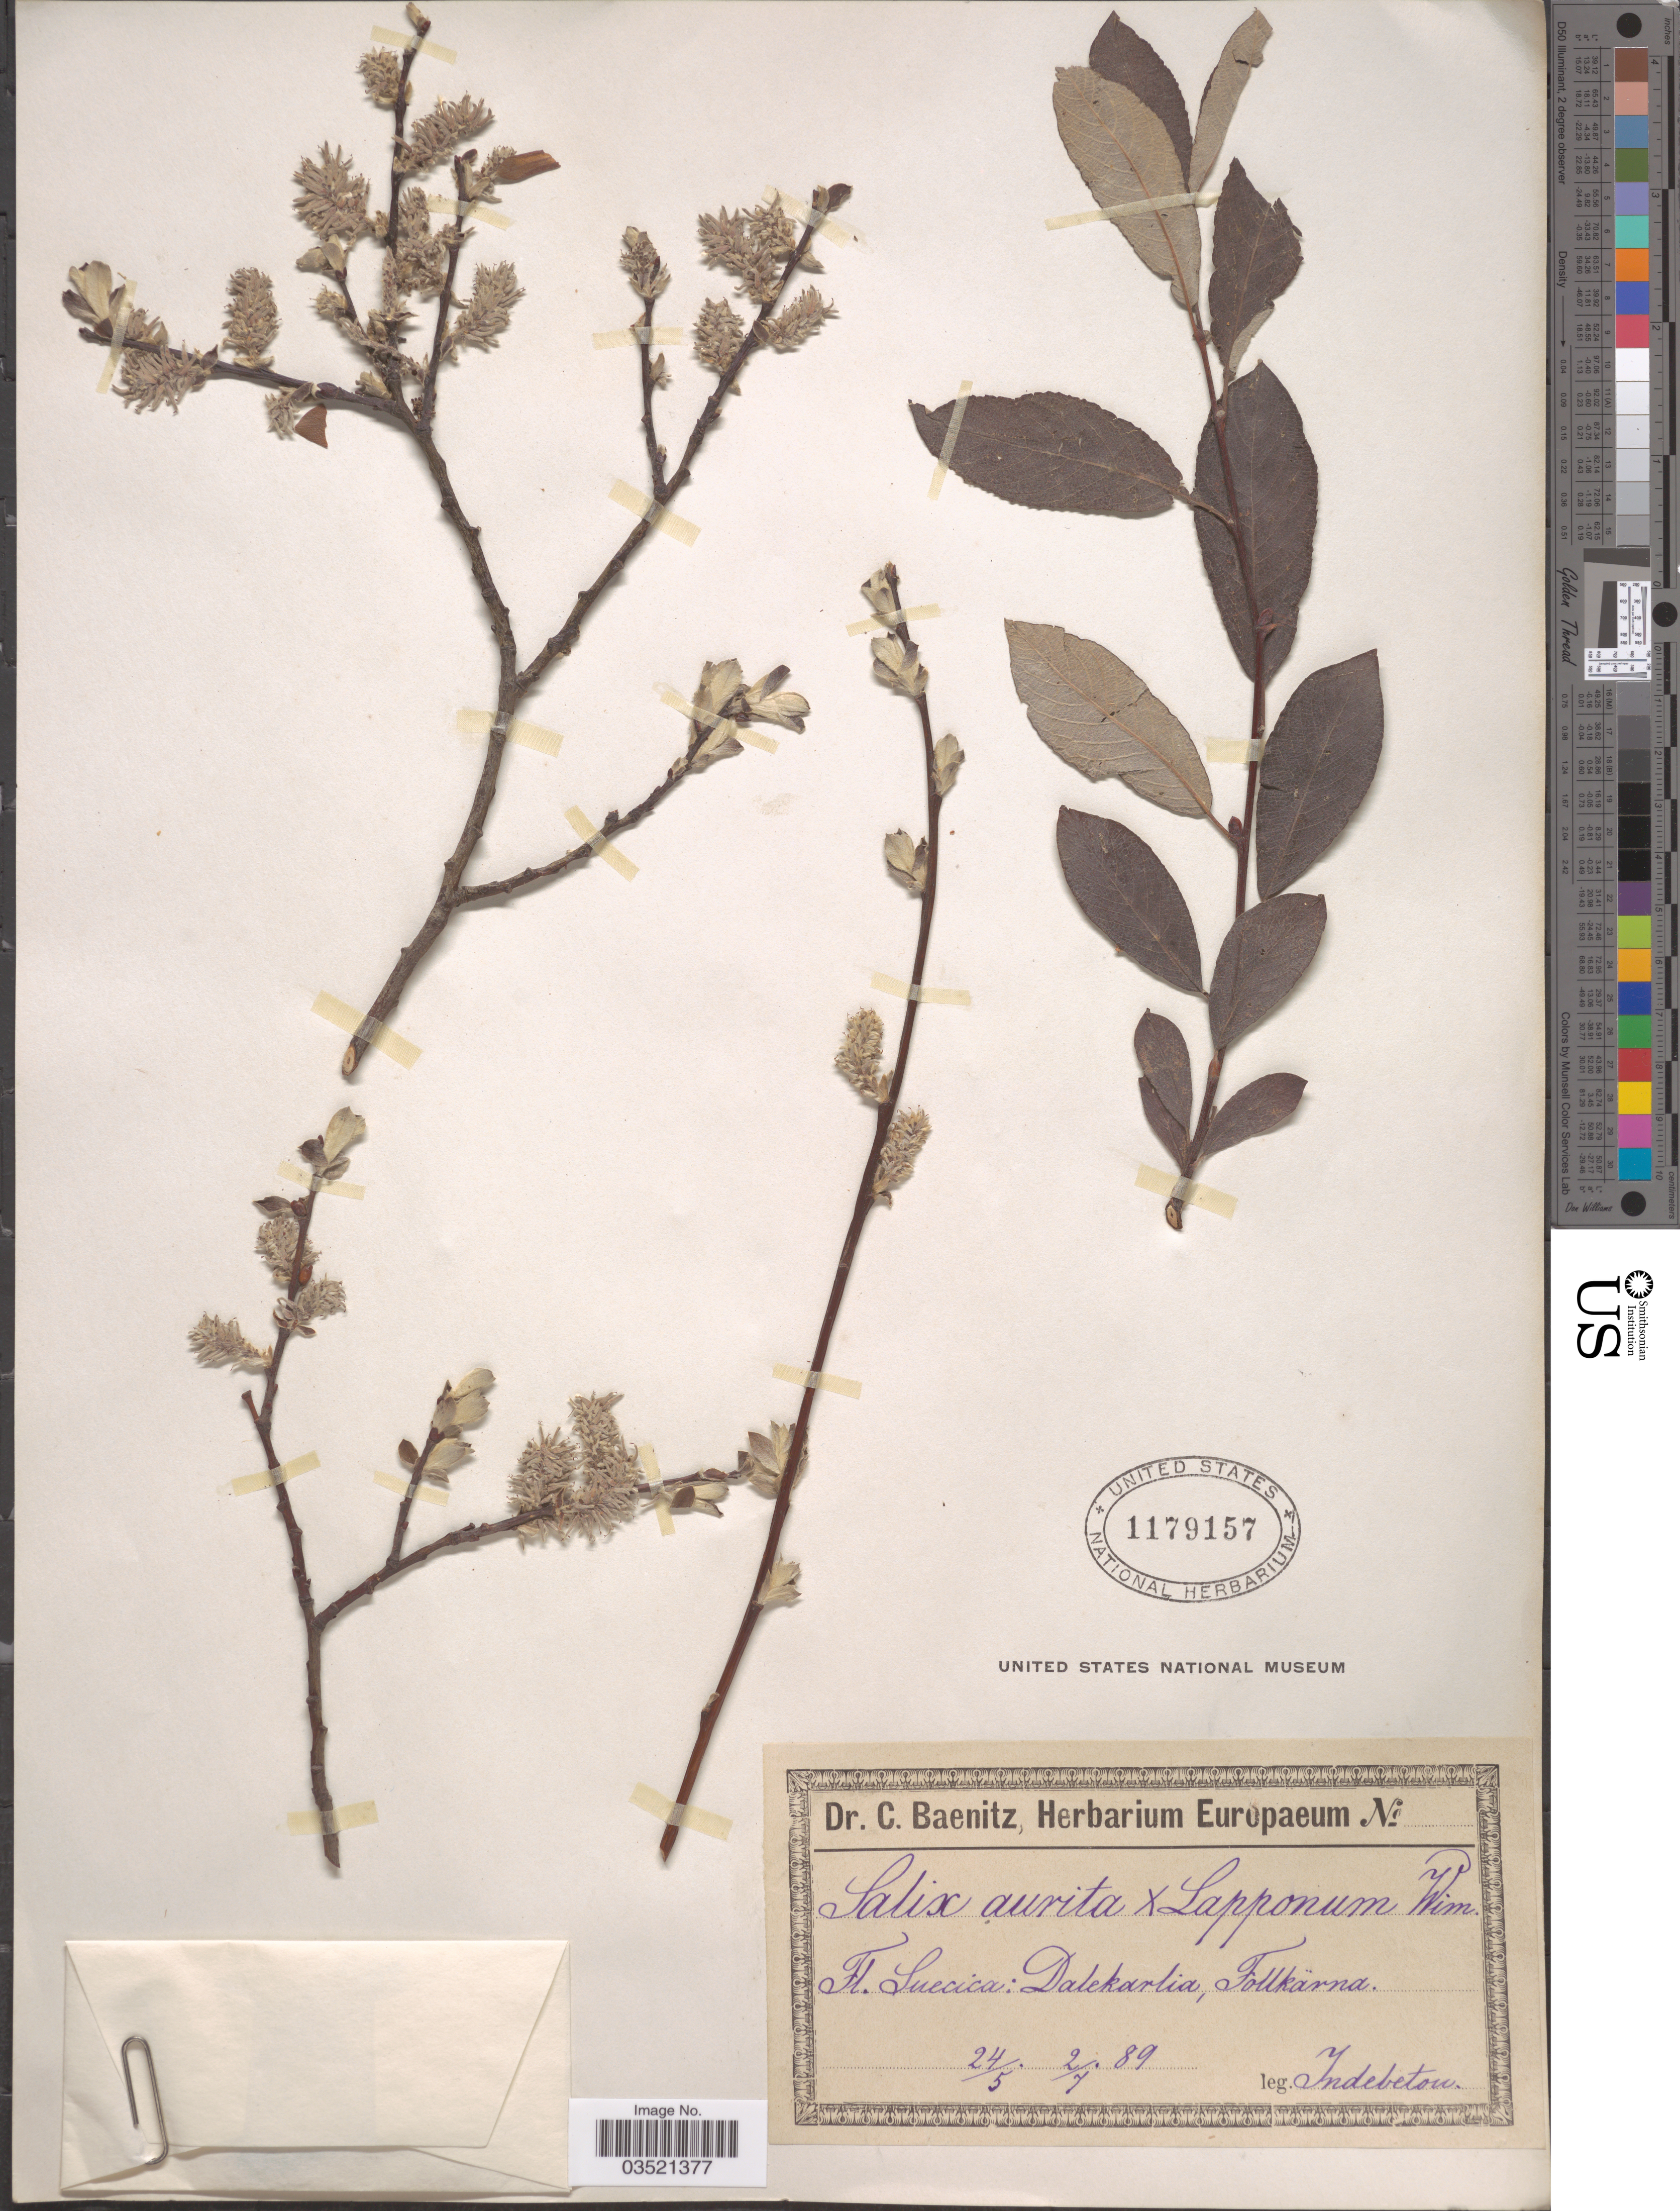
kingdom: Plantae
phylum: Tracheophyta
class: Magnoliopsida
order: Malpighiales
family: Salicaceae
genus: Salix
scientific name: Salix aurita x S. lapponum L.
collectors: C. Indebetou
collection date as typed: Transcribed d/m/y: 24/5/89 to 2/7/89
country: Sweden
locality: Suecica: Dalekarlia, Follkärna.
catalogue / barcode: US 1179157